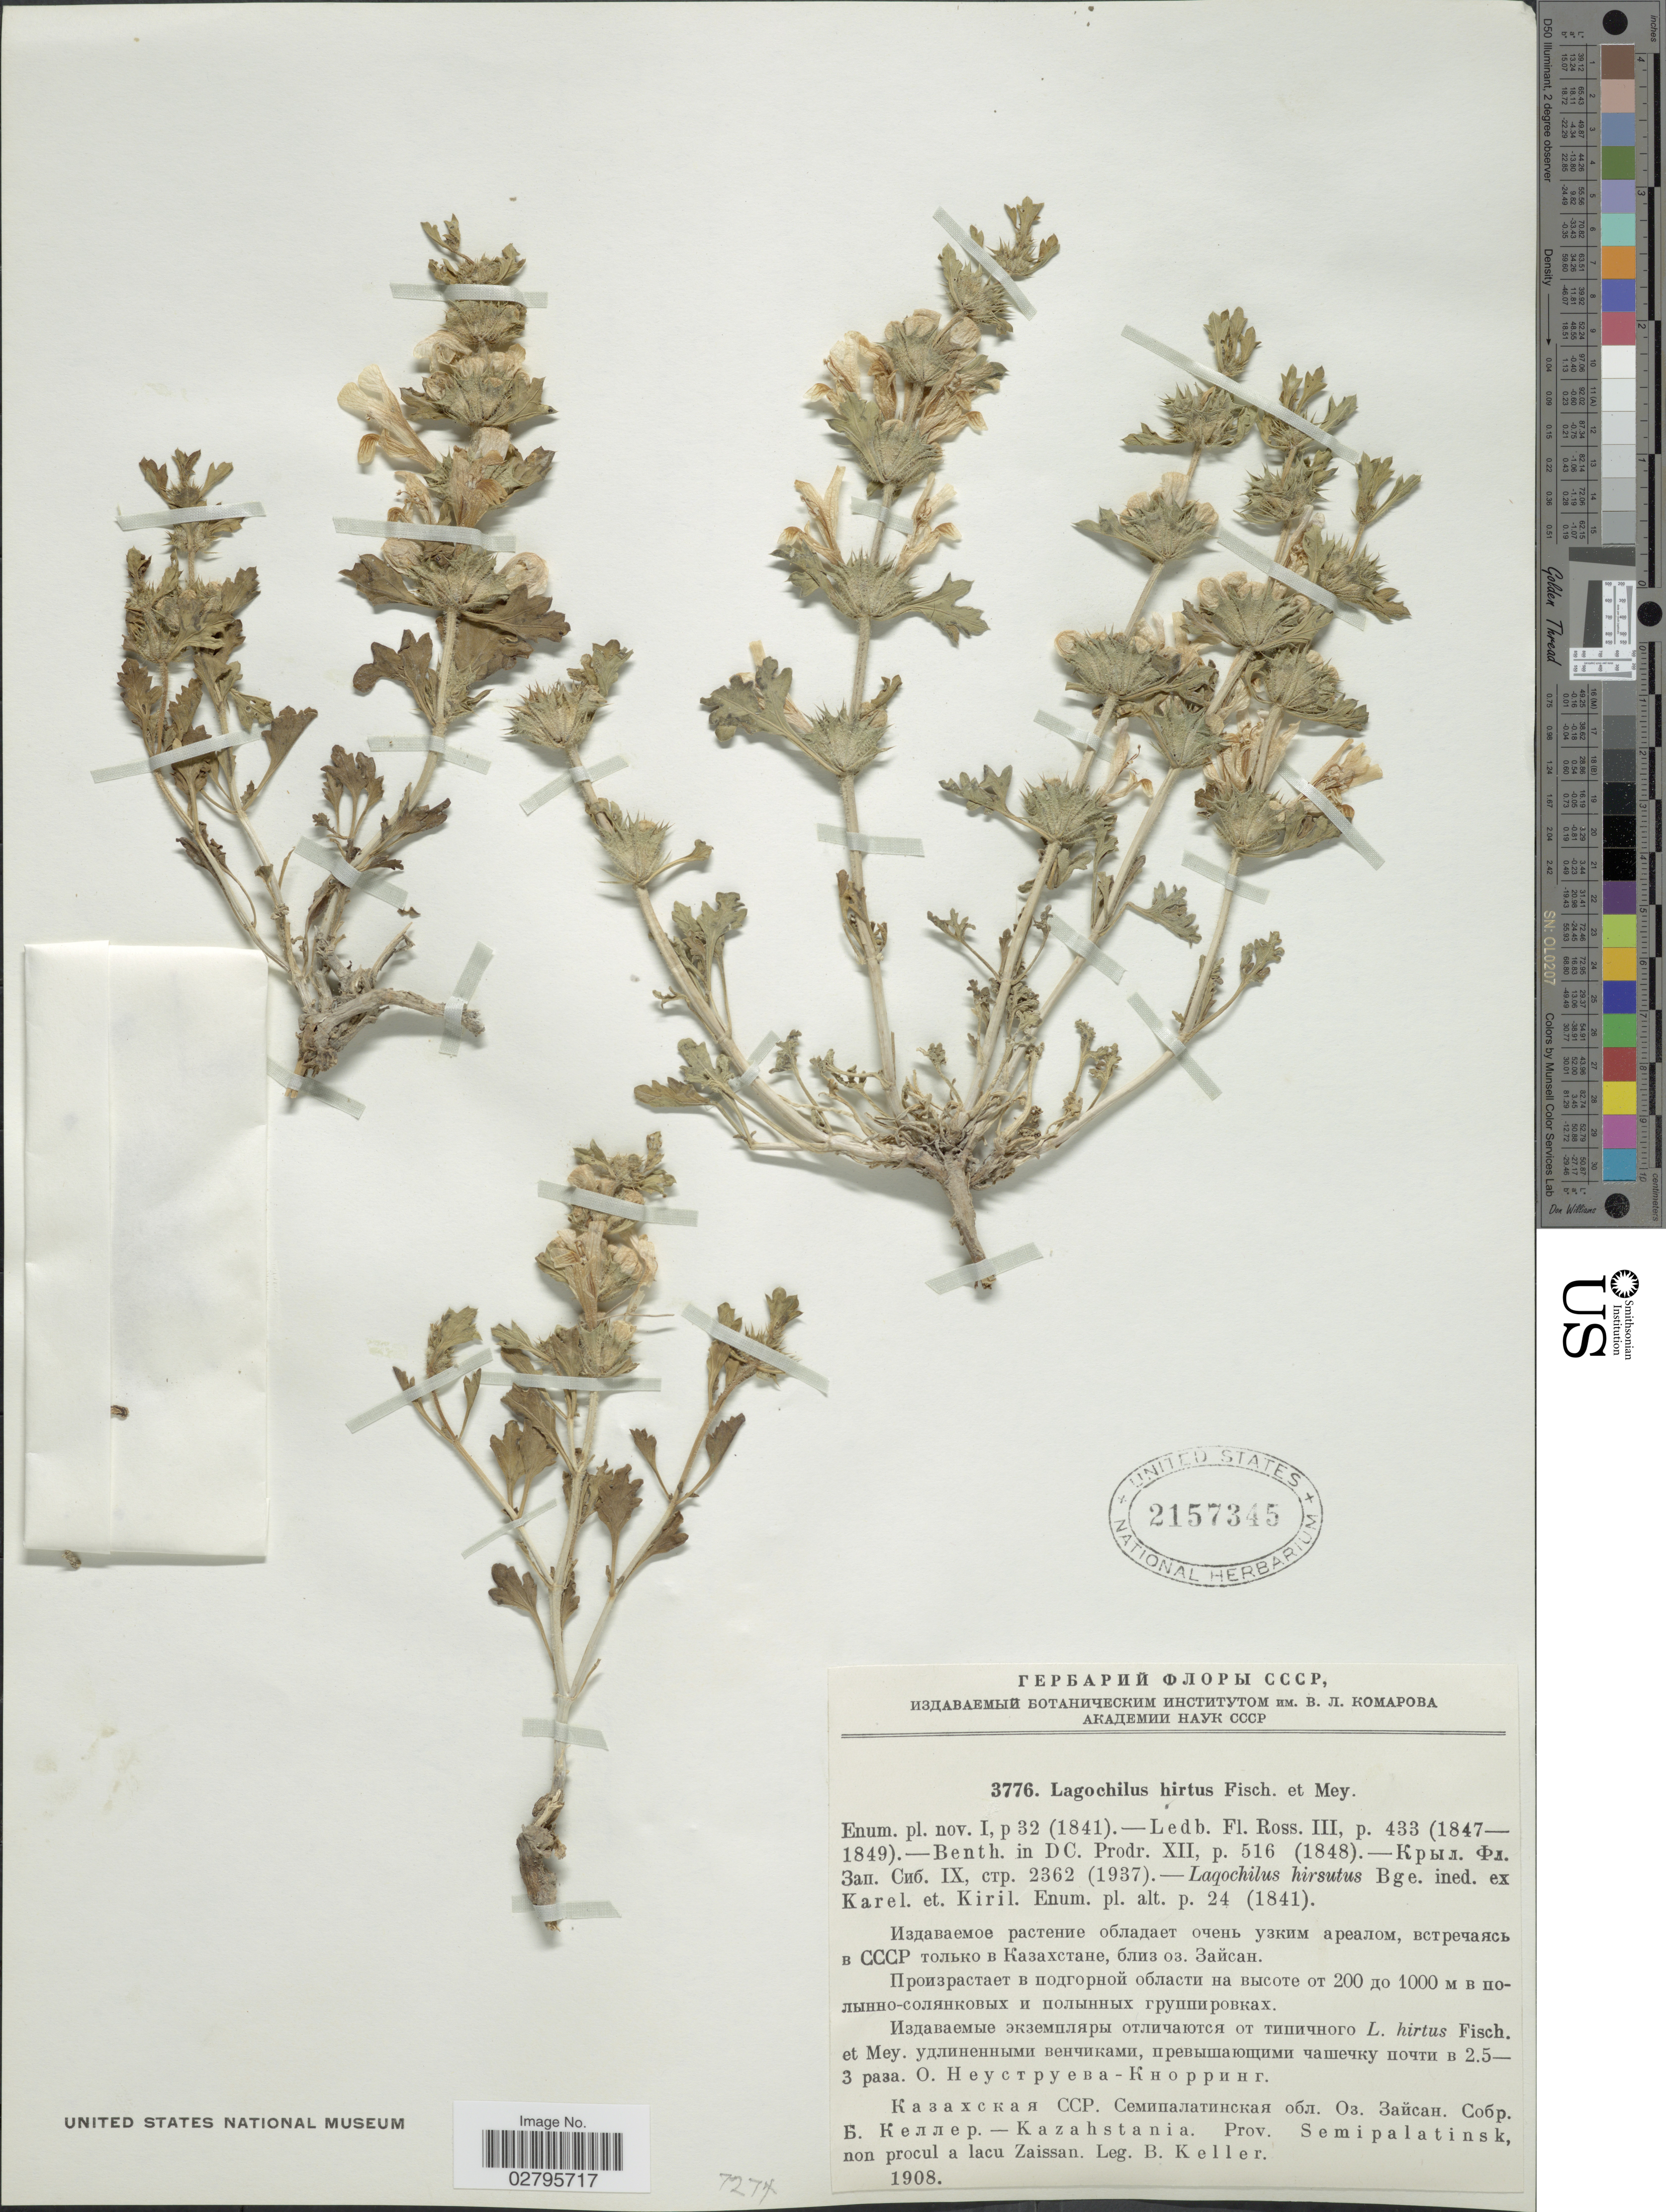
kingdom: Plantae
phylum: Tracheophyta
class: Magnoliopsida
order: Lamiales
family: Lamiaceae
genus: Lagochilus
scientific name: Lagochilus hirtus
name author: Fisch. & C.A. Mey.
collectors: B. Keller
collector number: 3776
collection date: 1908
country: Kazakhstan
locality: Kazahstania. Prov. Semipalatinks, non procul a lacu Zaissan.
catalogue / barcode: US 2157345